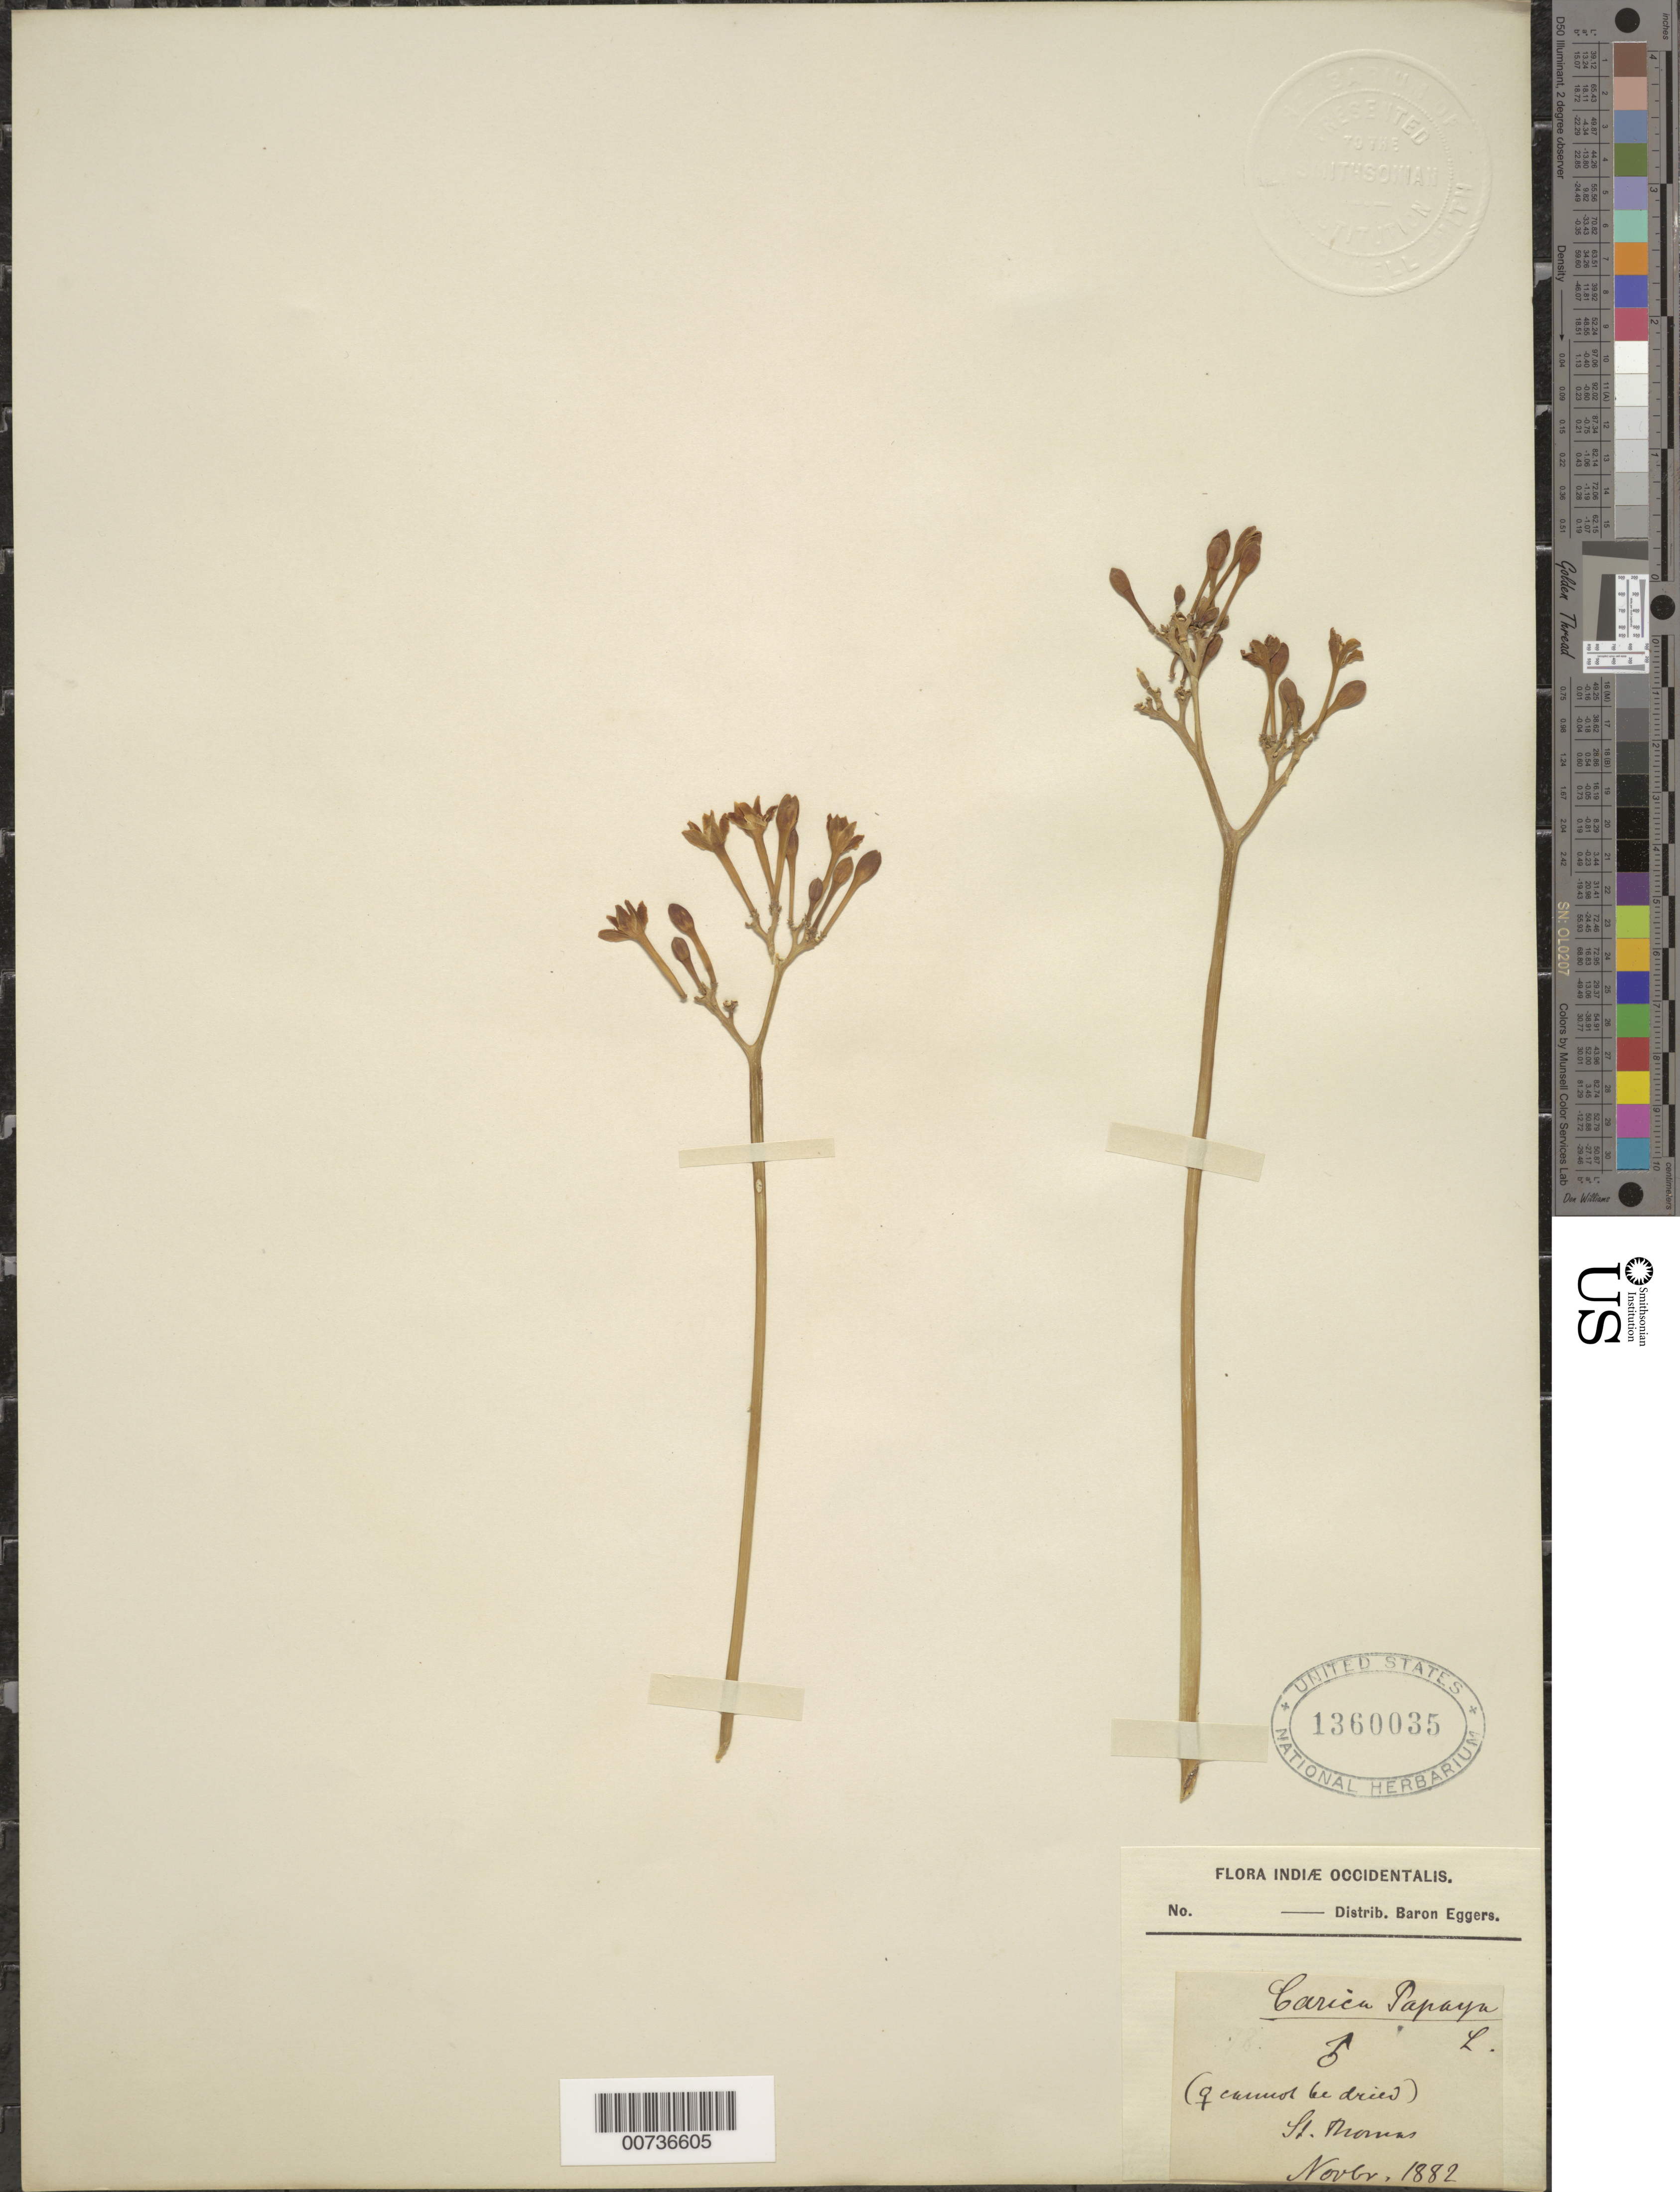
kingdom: Plantae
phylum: Tracheophyta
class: Magnoliopsida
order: Brassicales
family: Caricaceae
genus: Carica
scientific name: Carica papaya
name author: L.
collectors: H. F. A. von Eggers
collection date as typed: Nov 1882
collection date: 1882-11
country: U.S. Virgin Islands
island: St. Thomas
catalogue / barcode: US 1360035